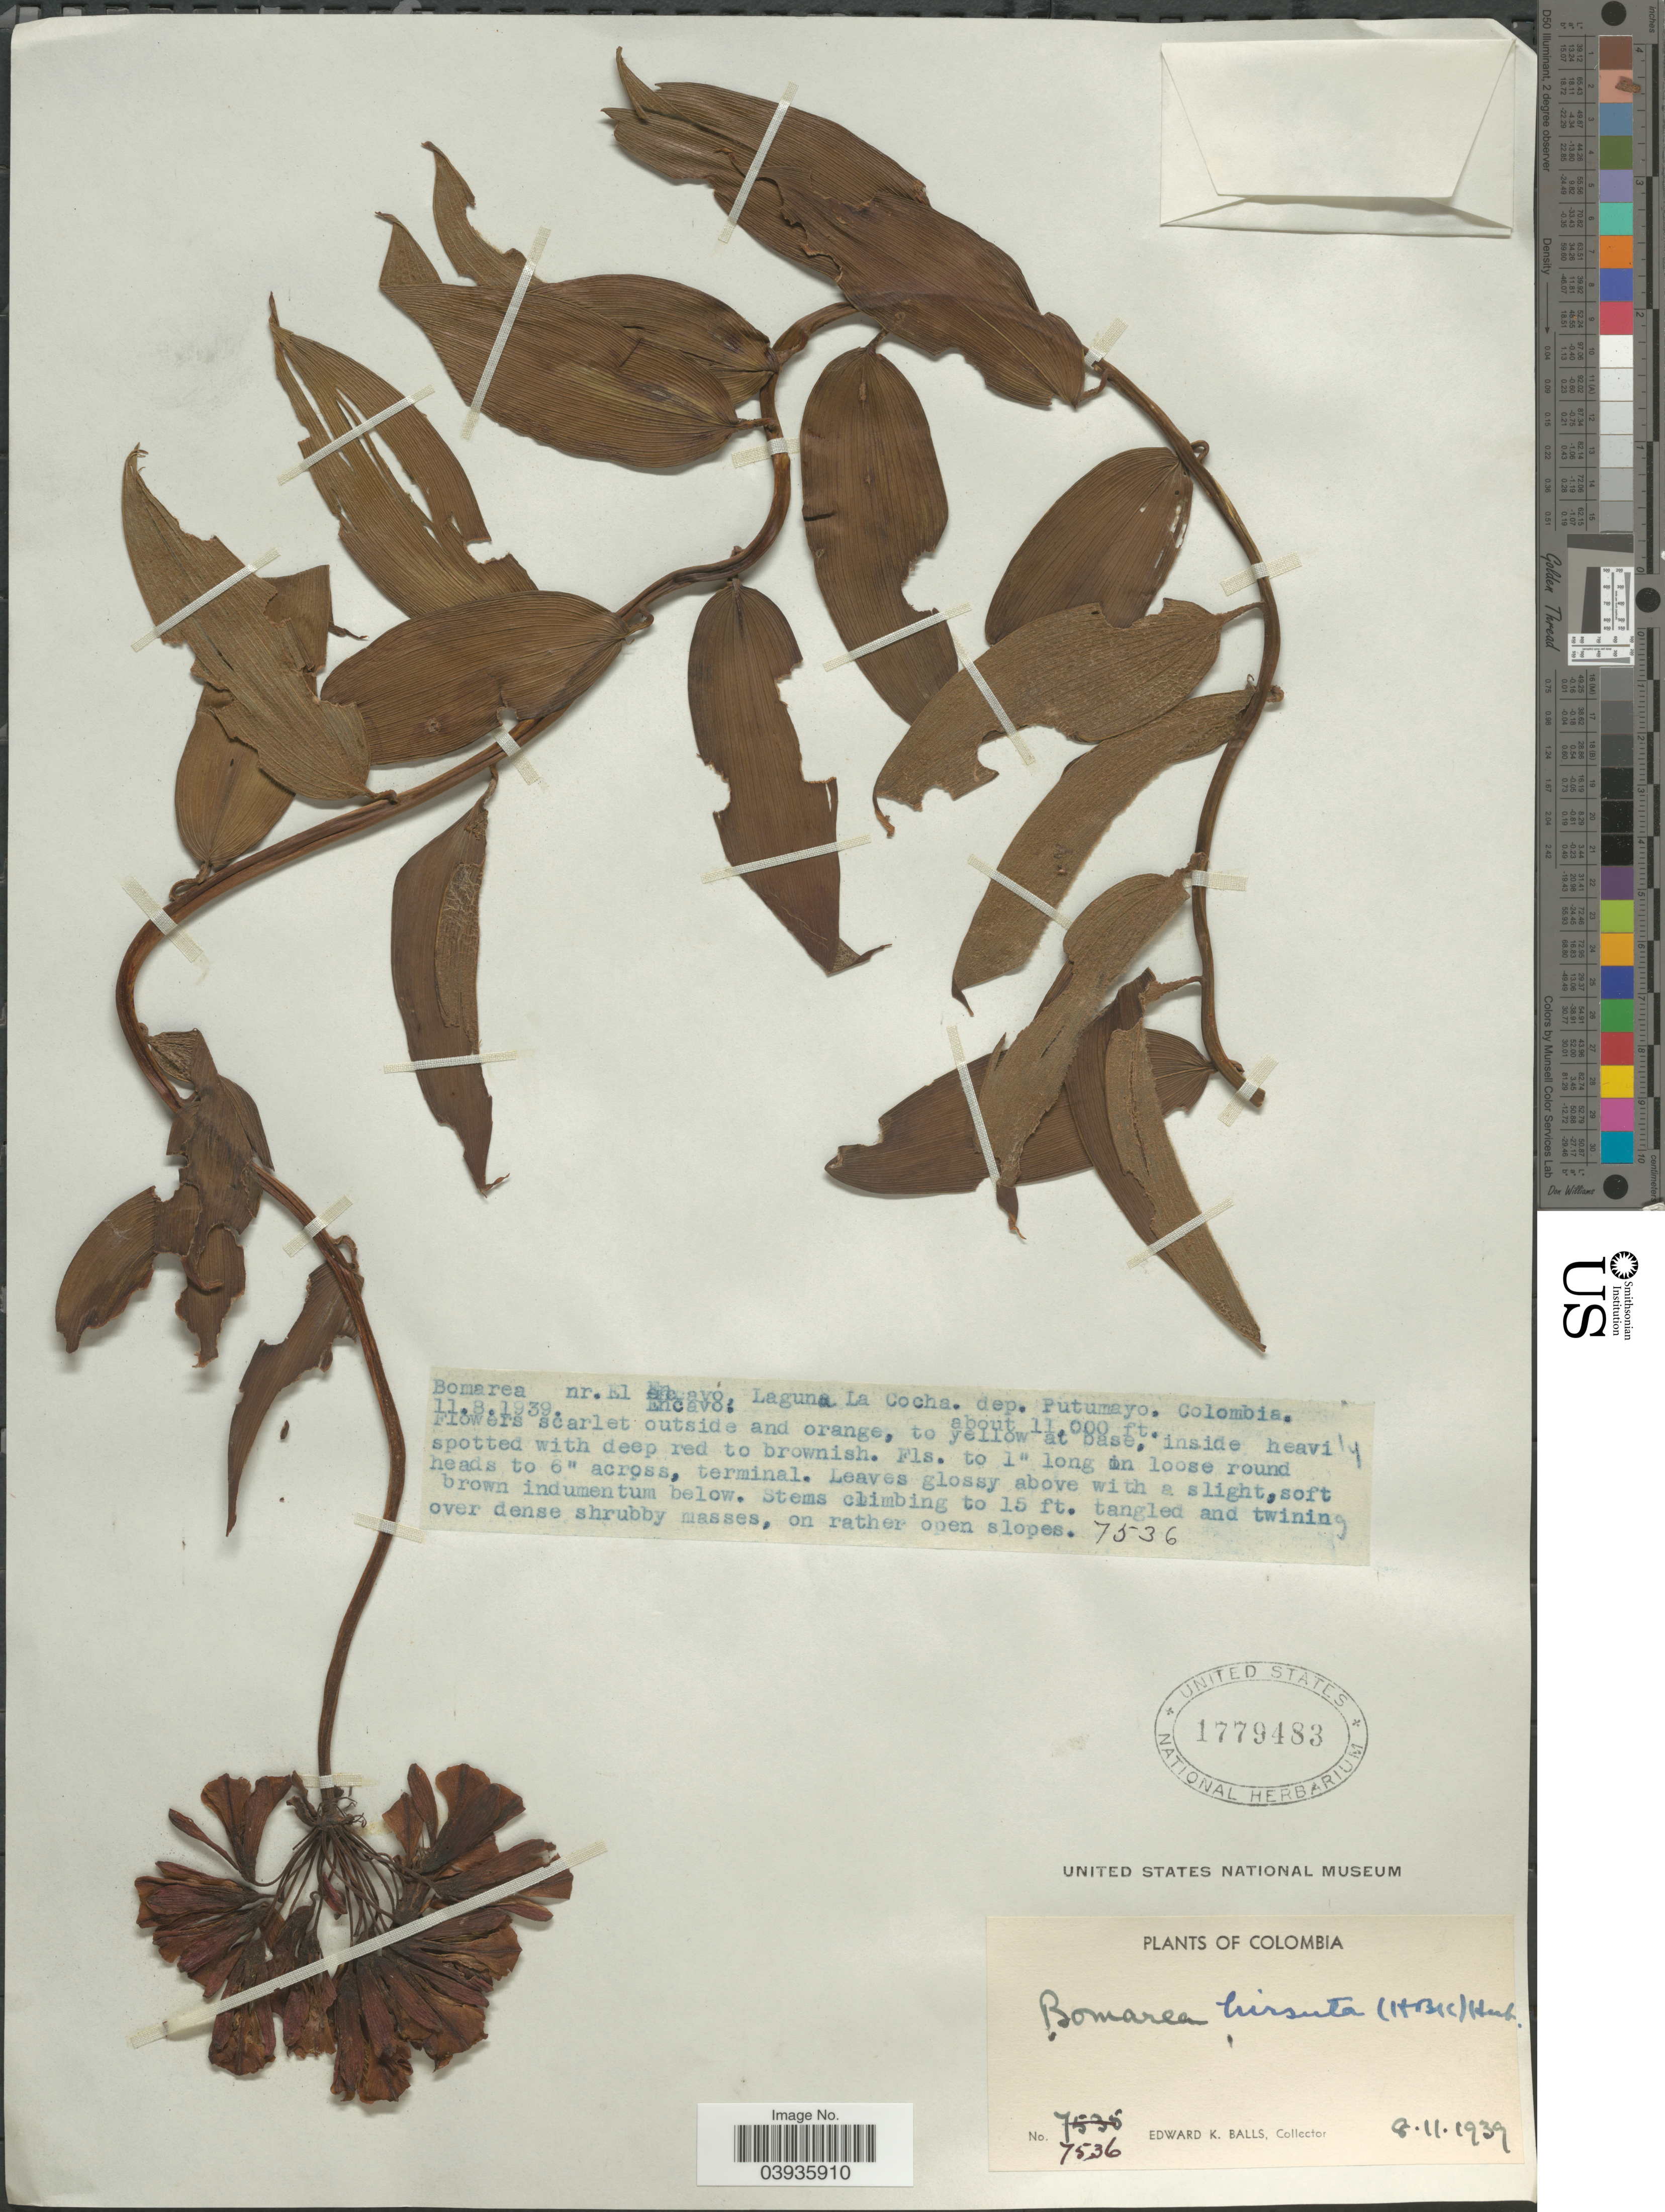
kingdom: Plantae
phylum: Tracheophyta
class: Liliopsida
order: Liliales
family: Alstroemeriaceae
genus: Bomarea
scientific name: Bomarea hirsuta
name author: (Kunth) Herb.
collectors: E. K. Balls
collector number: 7536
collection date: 1939-08-11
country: Colombia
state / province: Putumayo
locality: Nr. El Encavo, Laguna La Cocha, dep. Putumayo.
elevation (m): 3353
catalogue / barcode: US 1779483